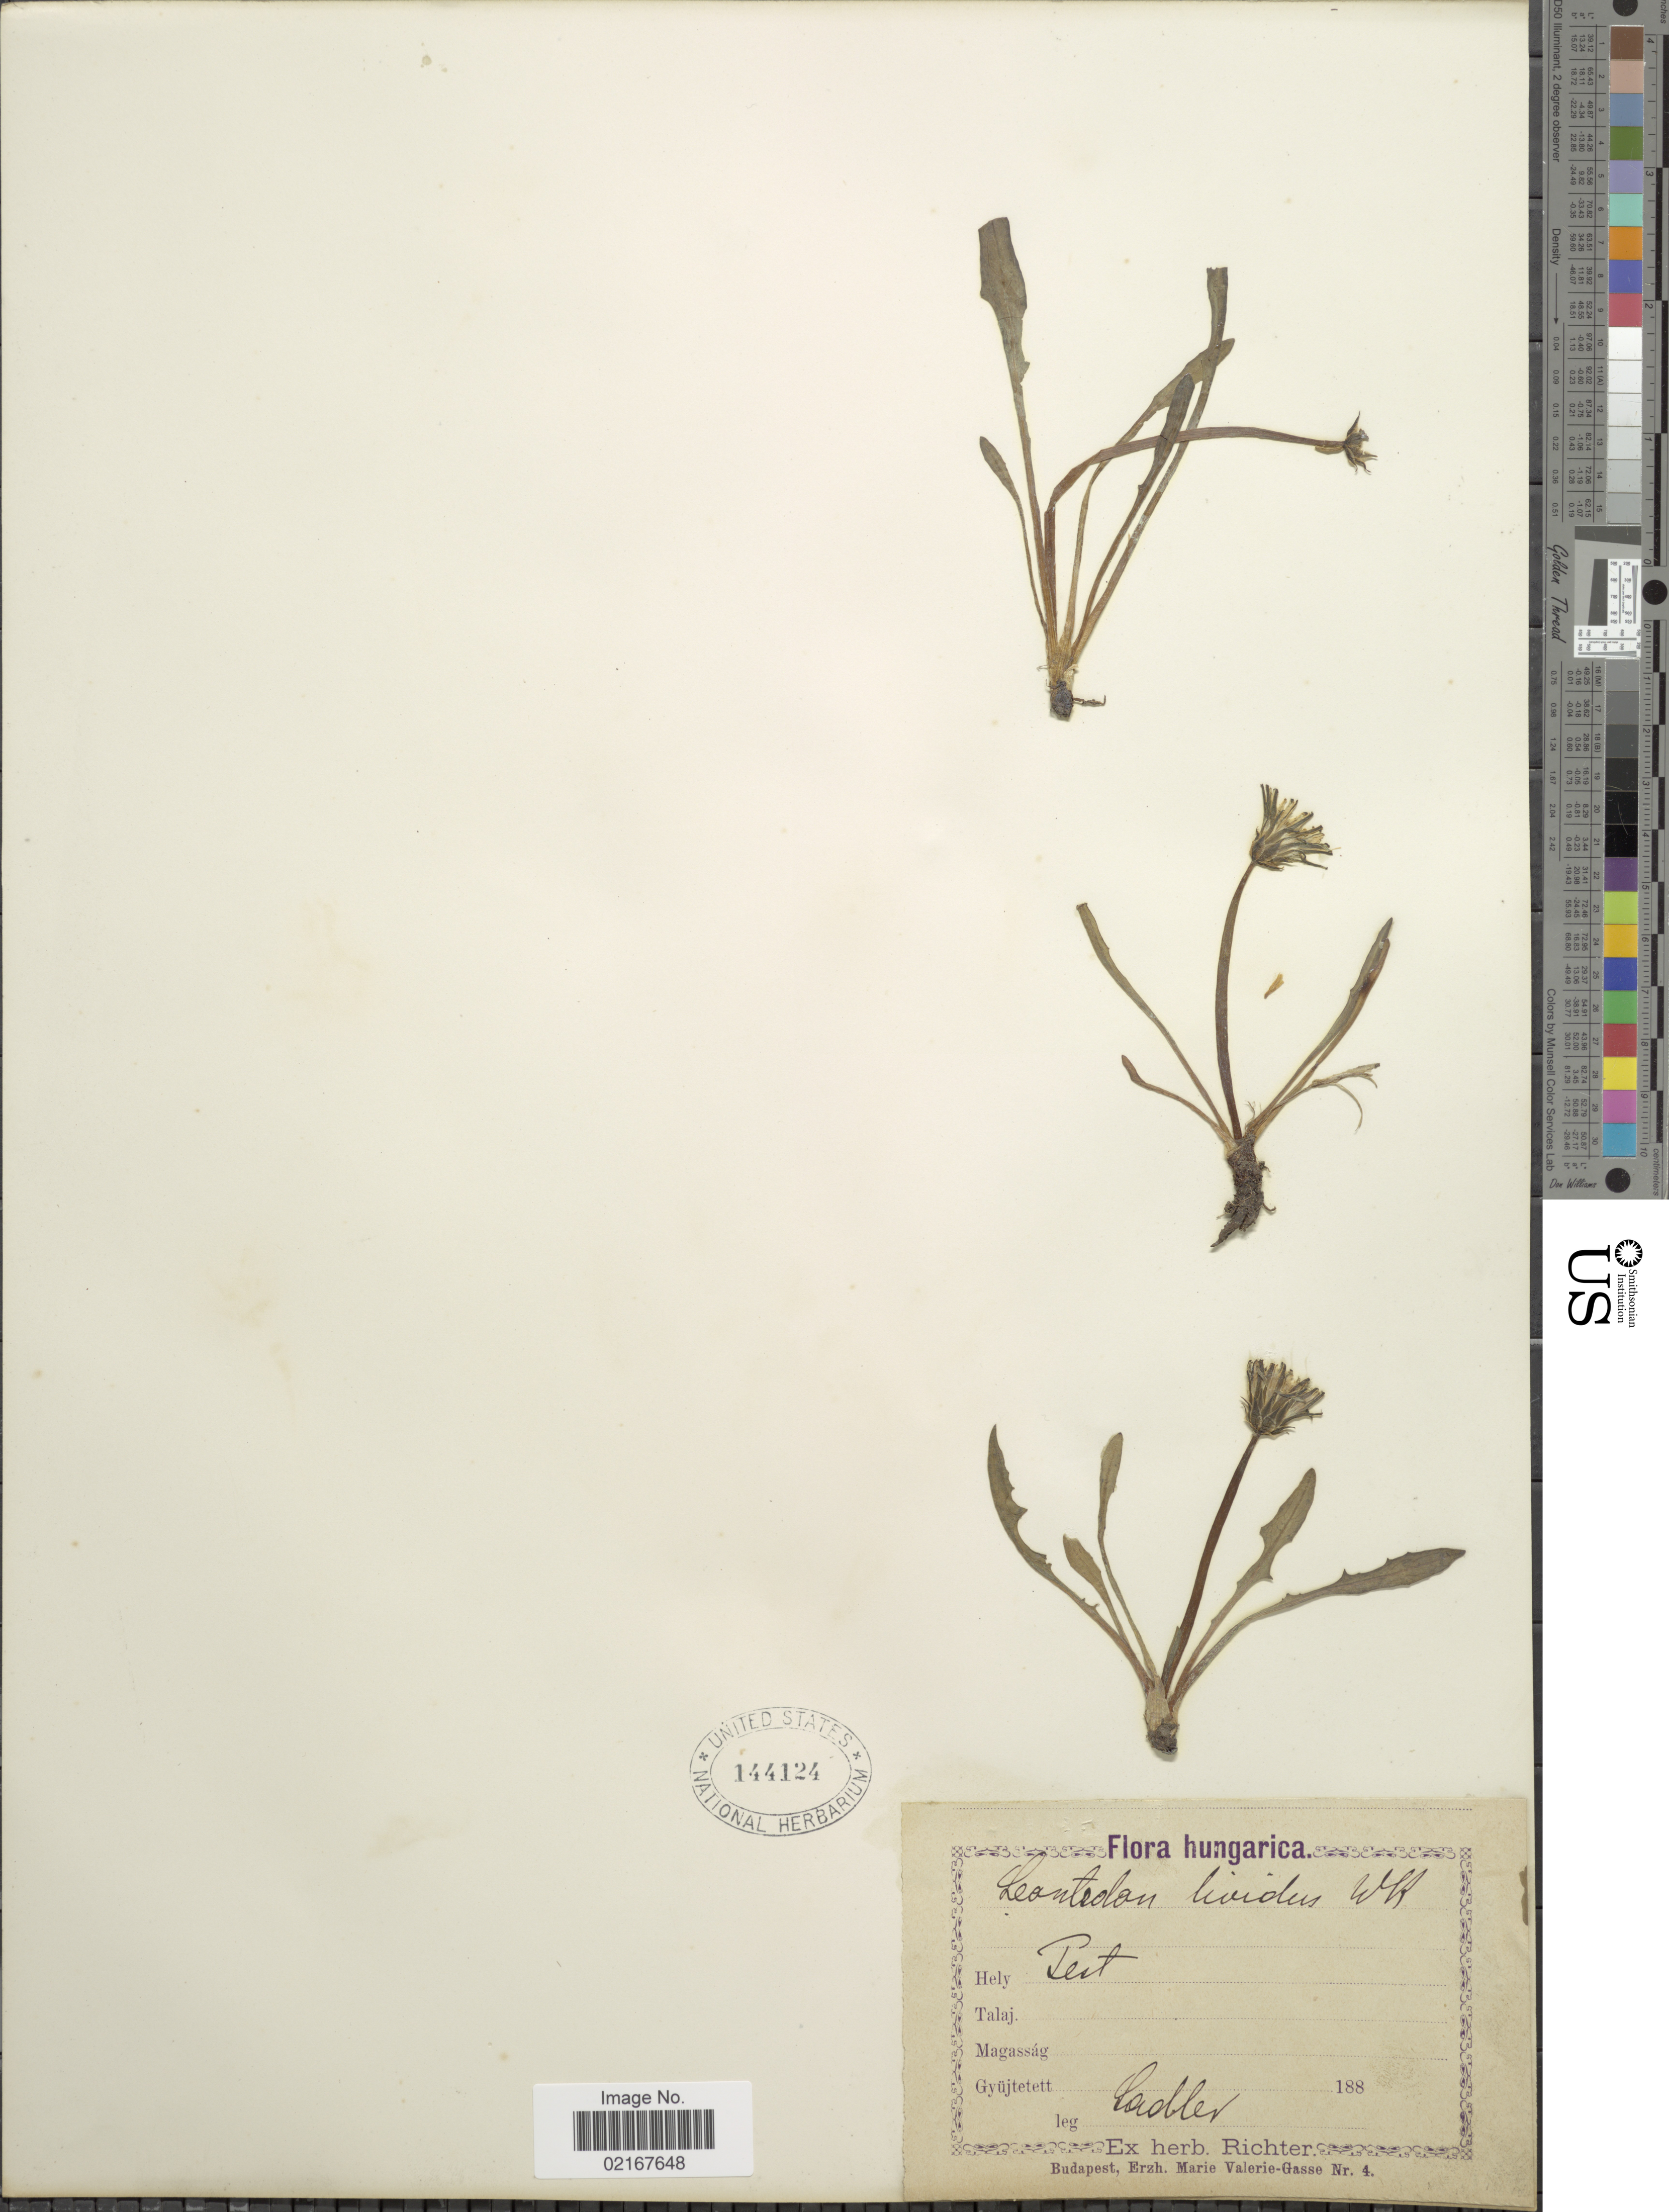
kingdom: Plantae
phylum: Tracheophyta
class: Magnoliopsida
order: Asterales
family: Asteraceae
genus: Taraxacum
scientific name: Taraxacum paludosum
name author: (Scop.) Crép.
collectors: Cadler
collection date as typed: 188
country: Hungary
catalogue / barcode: US 144125